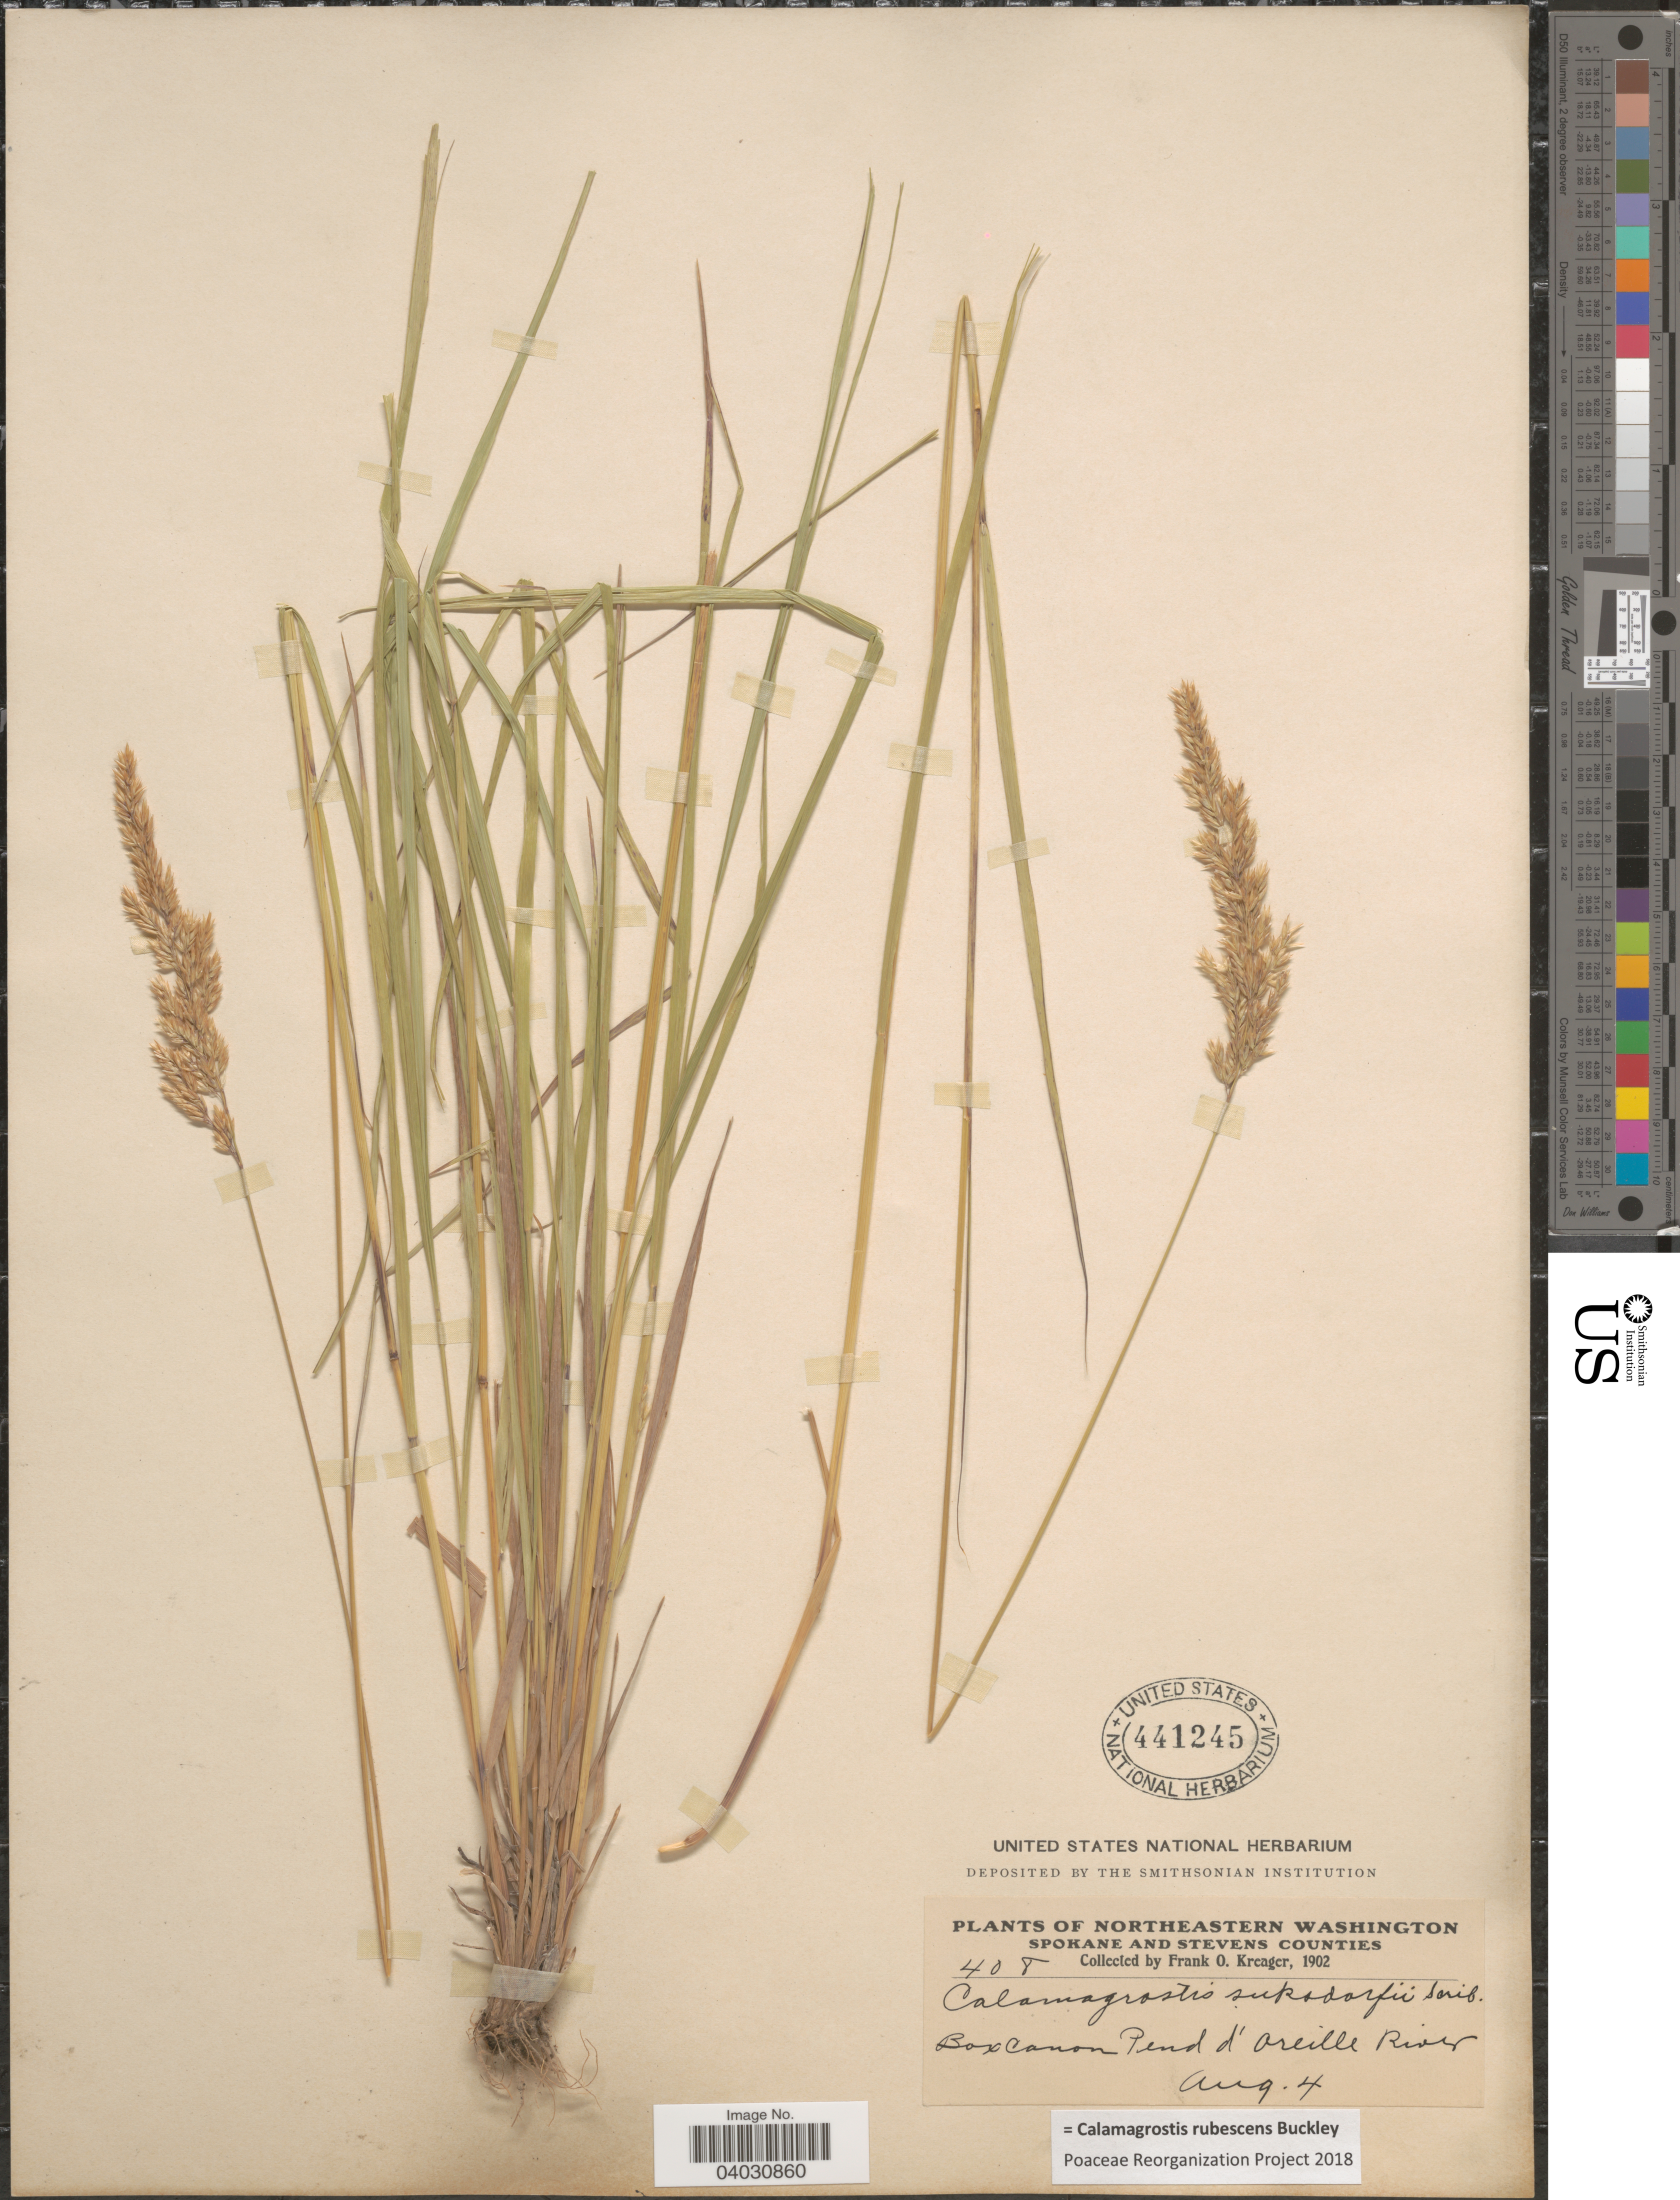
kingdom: Plantae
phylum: Tracheophyta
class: Liliopsida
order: Poales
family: Poaceae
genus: Calamagrostis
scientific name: Calamagrostis rubescens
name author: Buckley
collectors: F. Kreager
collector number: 408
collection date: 1902-08-04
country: United States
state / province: Washington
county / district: Spokane / Stevens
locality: Northeastern Washington. Spokane and Stevens Counties. Box Canon Pend d' Oreille River.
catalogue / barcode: US 441245